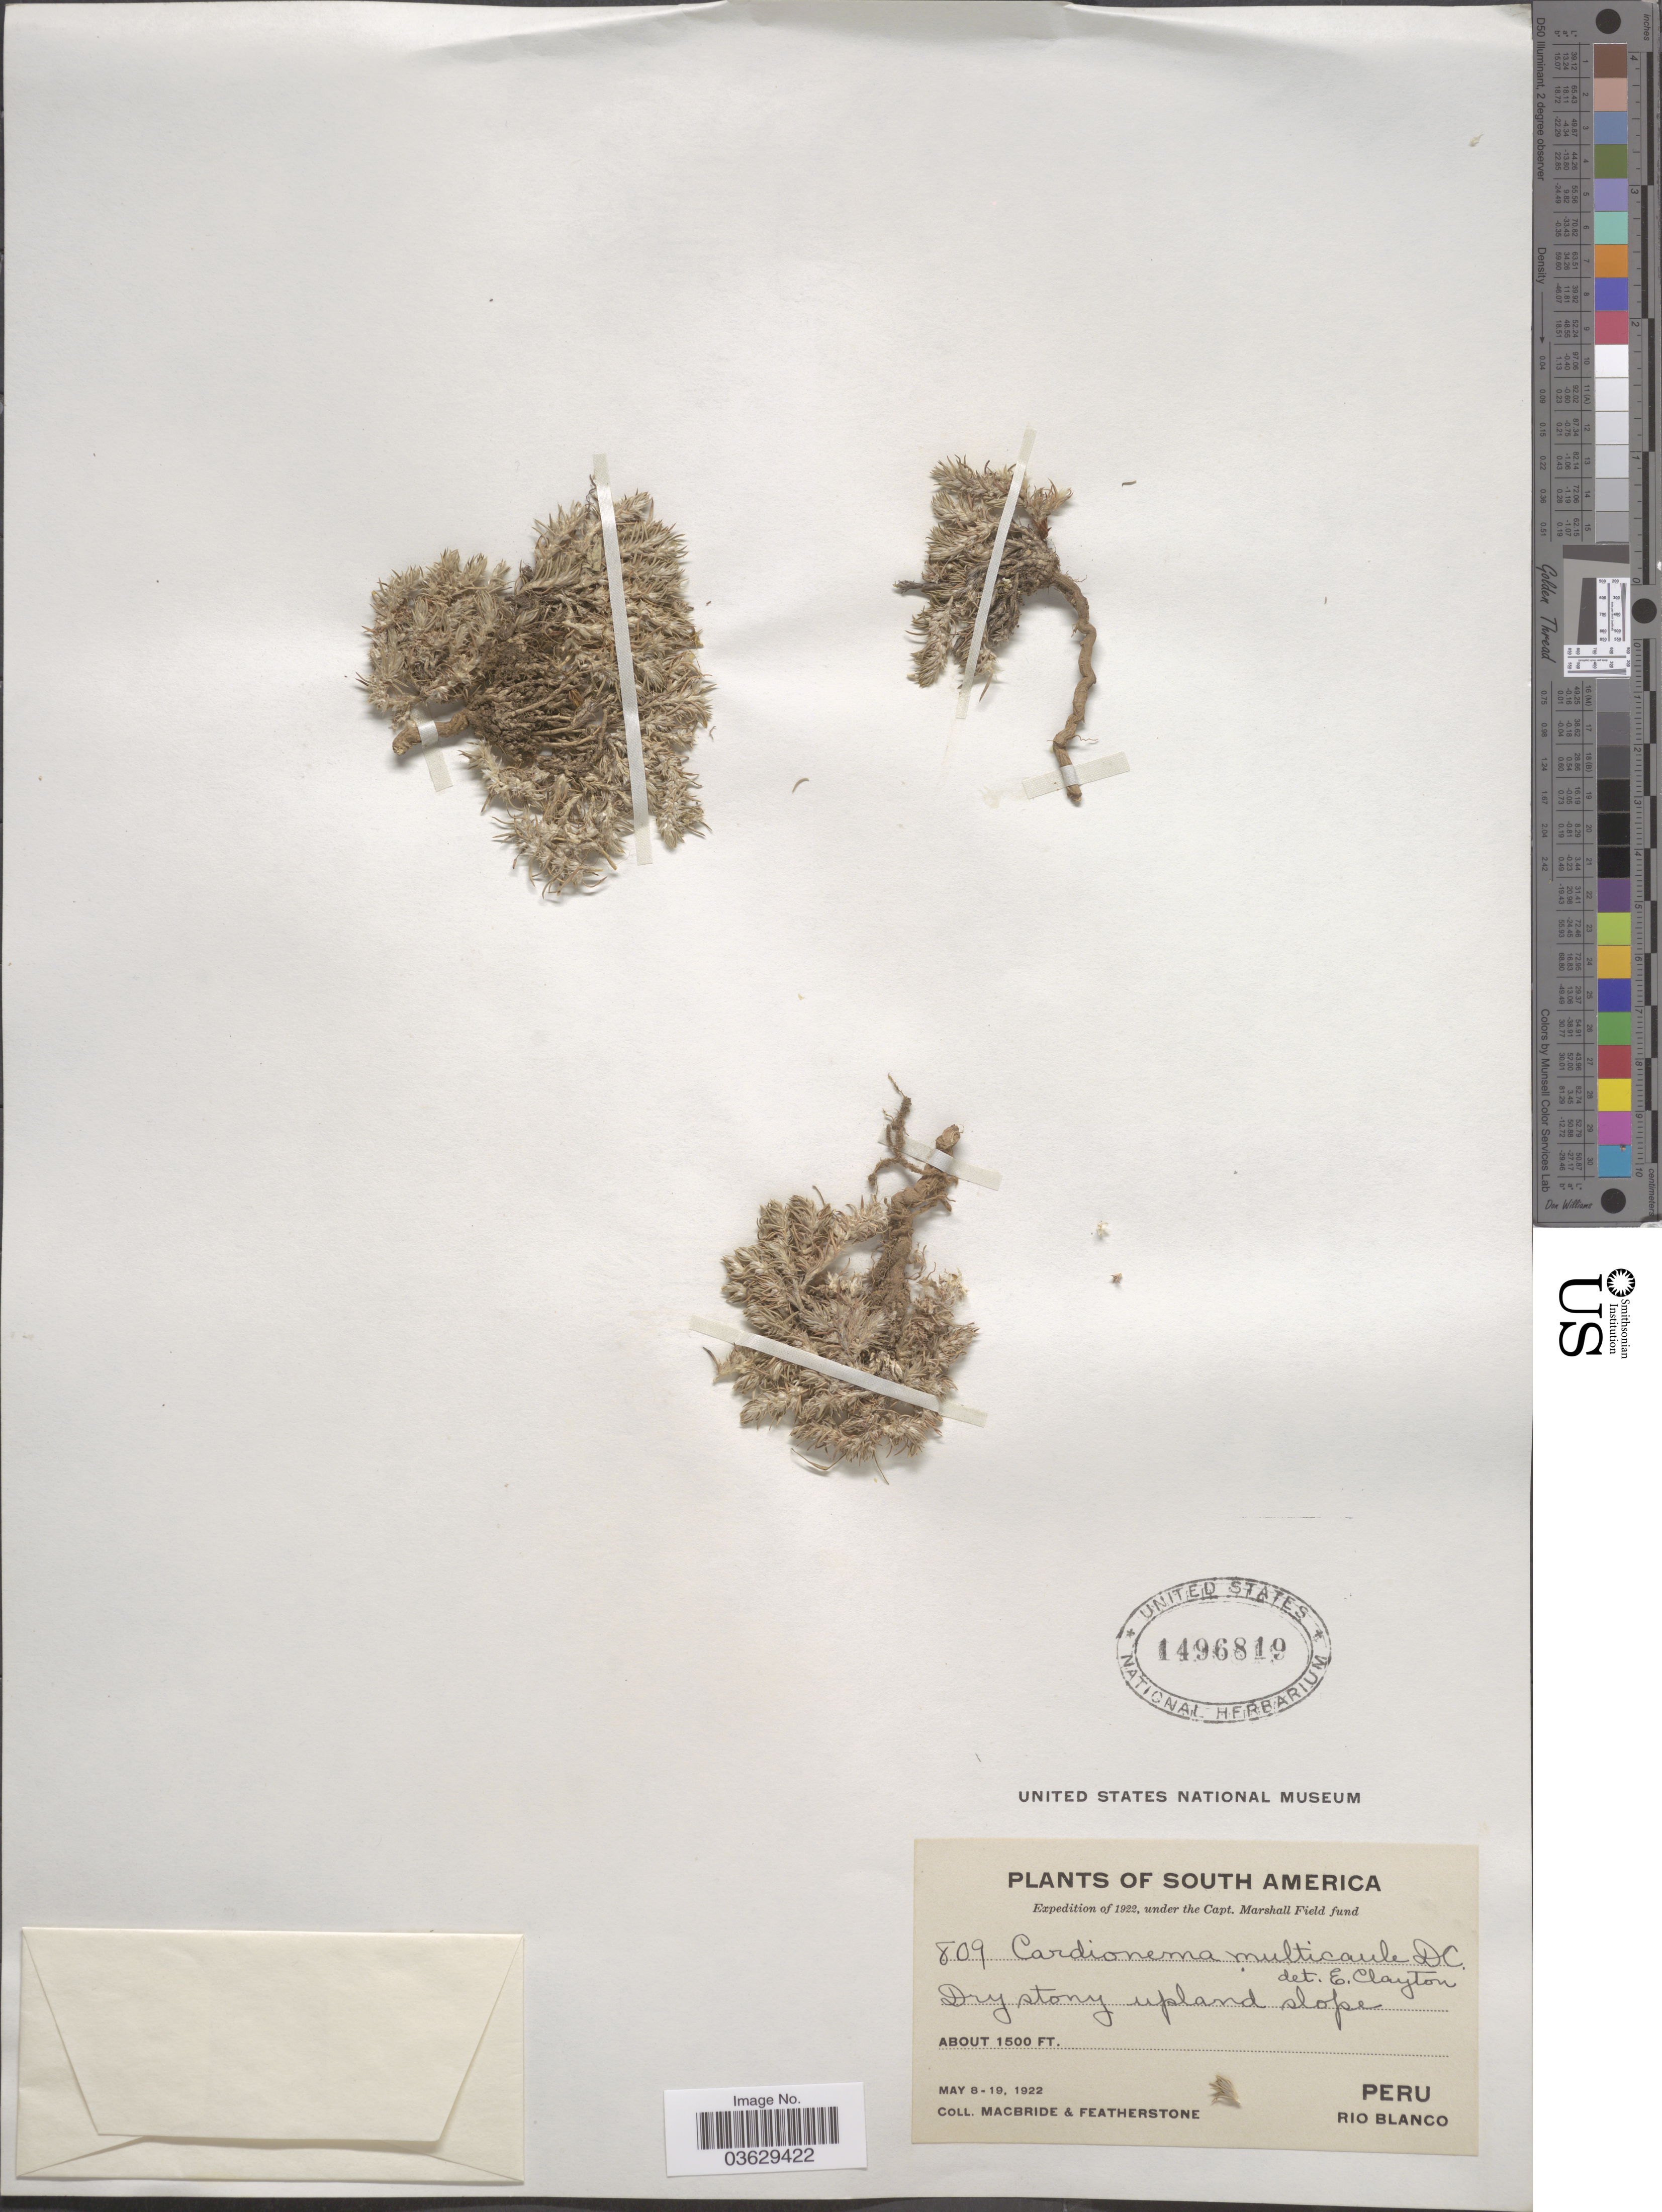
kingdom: Plantae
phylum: Tracheophyta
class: Magnoliopsida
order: Caryophyllales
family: Caryophyllaceae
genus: Cardionema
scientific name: Cardionema ramosissimum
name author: (Weinm.) A. Nelson & J.F. Macbr.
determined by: U.S. National Herbarium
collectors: Macbride, -- & -. Featherstone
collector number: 809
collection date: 1922-05-08/1922-05-19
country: Peru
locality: Dry stony upland slope. Rio Blanco.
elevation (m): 457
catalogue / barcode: US 1496819